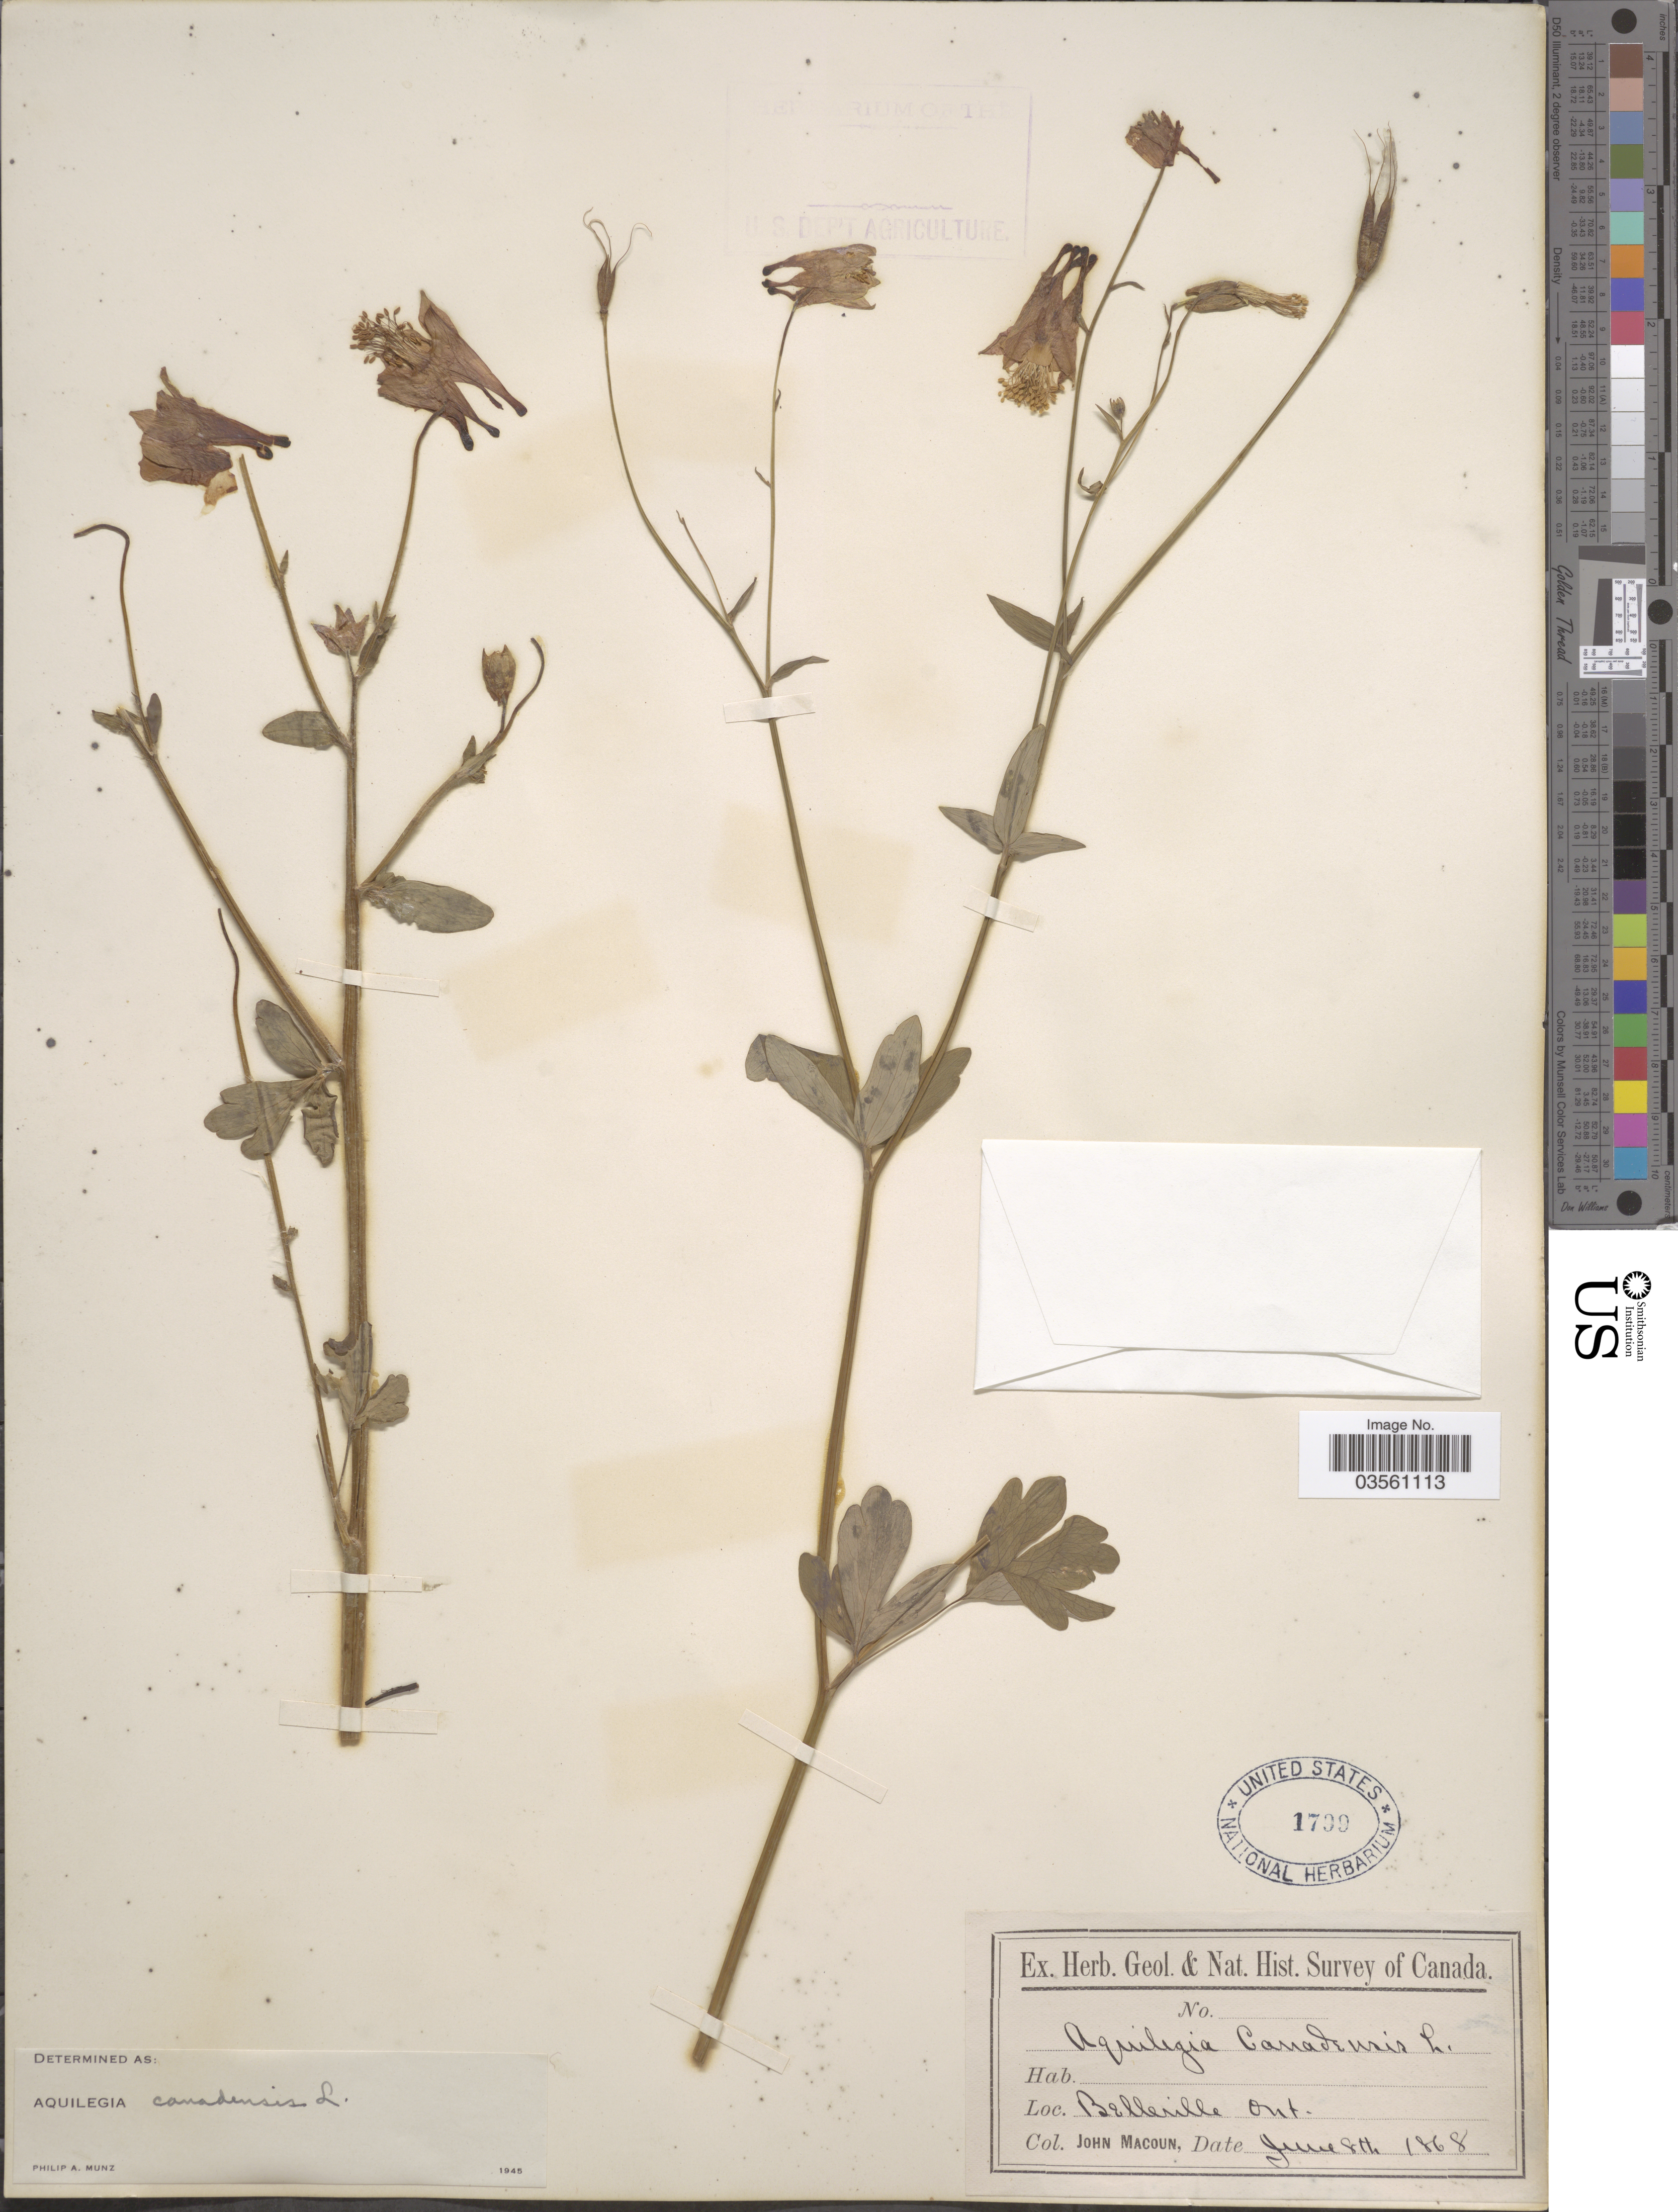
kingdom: Plantae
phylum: Tracheophyta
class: Magnoliopsida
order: Ranunculales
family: Ranunculaceae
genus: Aquilegia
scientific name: Aquilegia canadensis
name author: L.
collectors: J. Macoun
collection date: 1868-06-08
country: Canada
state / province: Ontario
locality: Belleville.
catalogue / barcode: US 1799